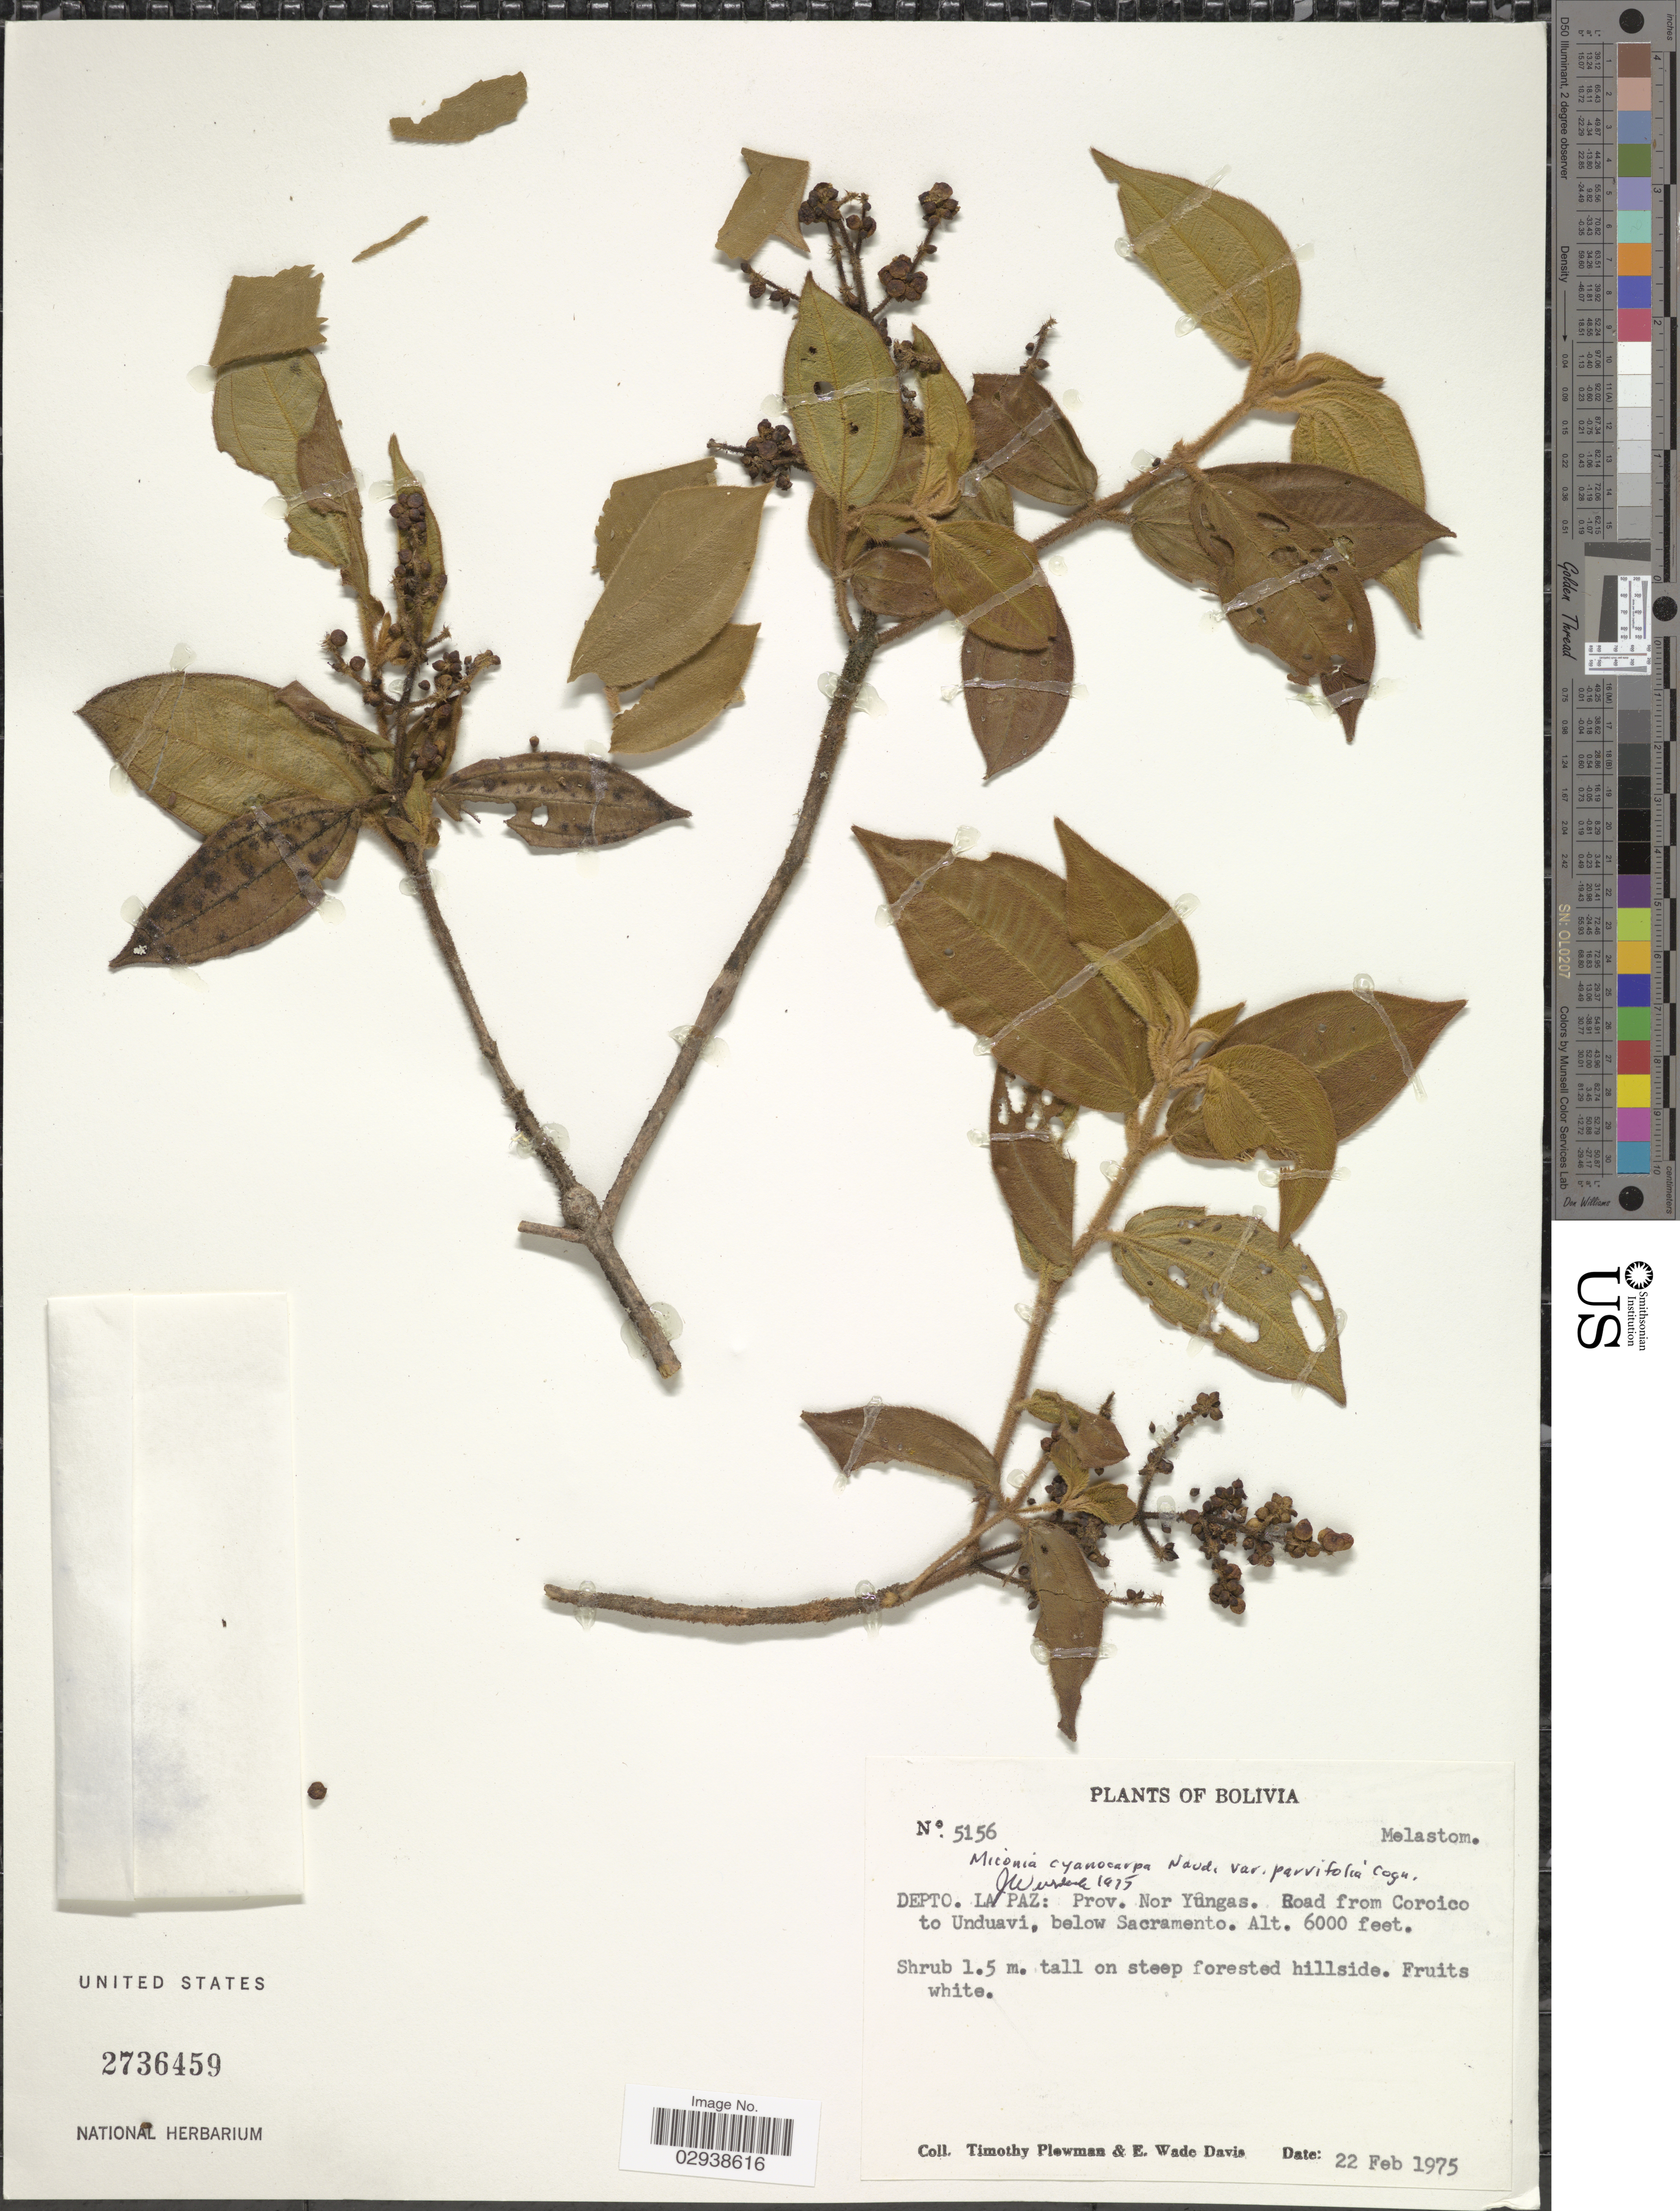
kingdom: Plantae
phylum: Tracheophyta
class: Magnoliopsida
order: Myrtales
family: Melastomataceae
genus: Miconia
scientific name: Miconia cyanocarpa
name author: Naudin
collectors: T. Plowman & E. W. Davis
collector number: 5156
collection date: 1975-02-22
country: Bolivia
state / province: La Paz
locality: Depto. La Paz: Prov. Nor Yungas, Road from Coroico to Unduavi, below Sacramento.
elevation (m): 1829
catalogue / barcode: US 2736459